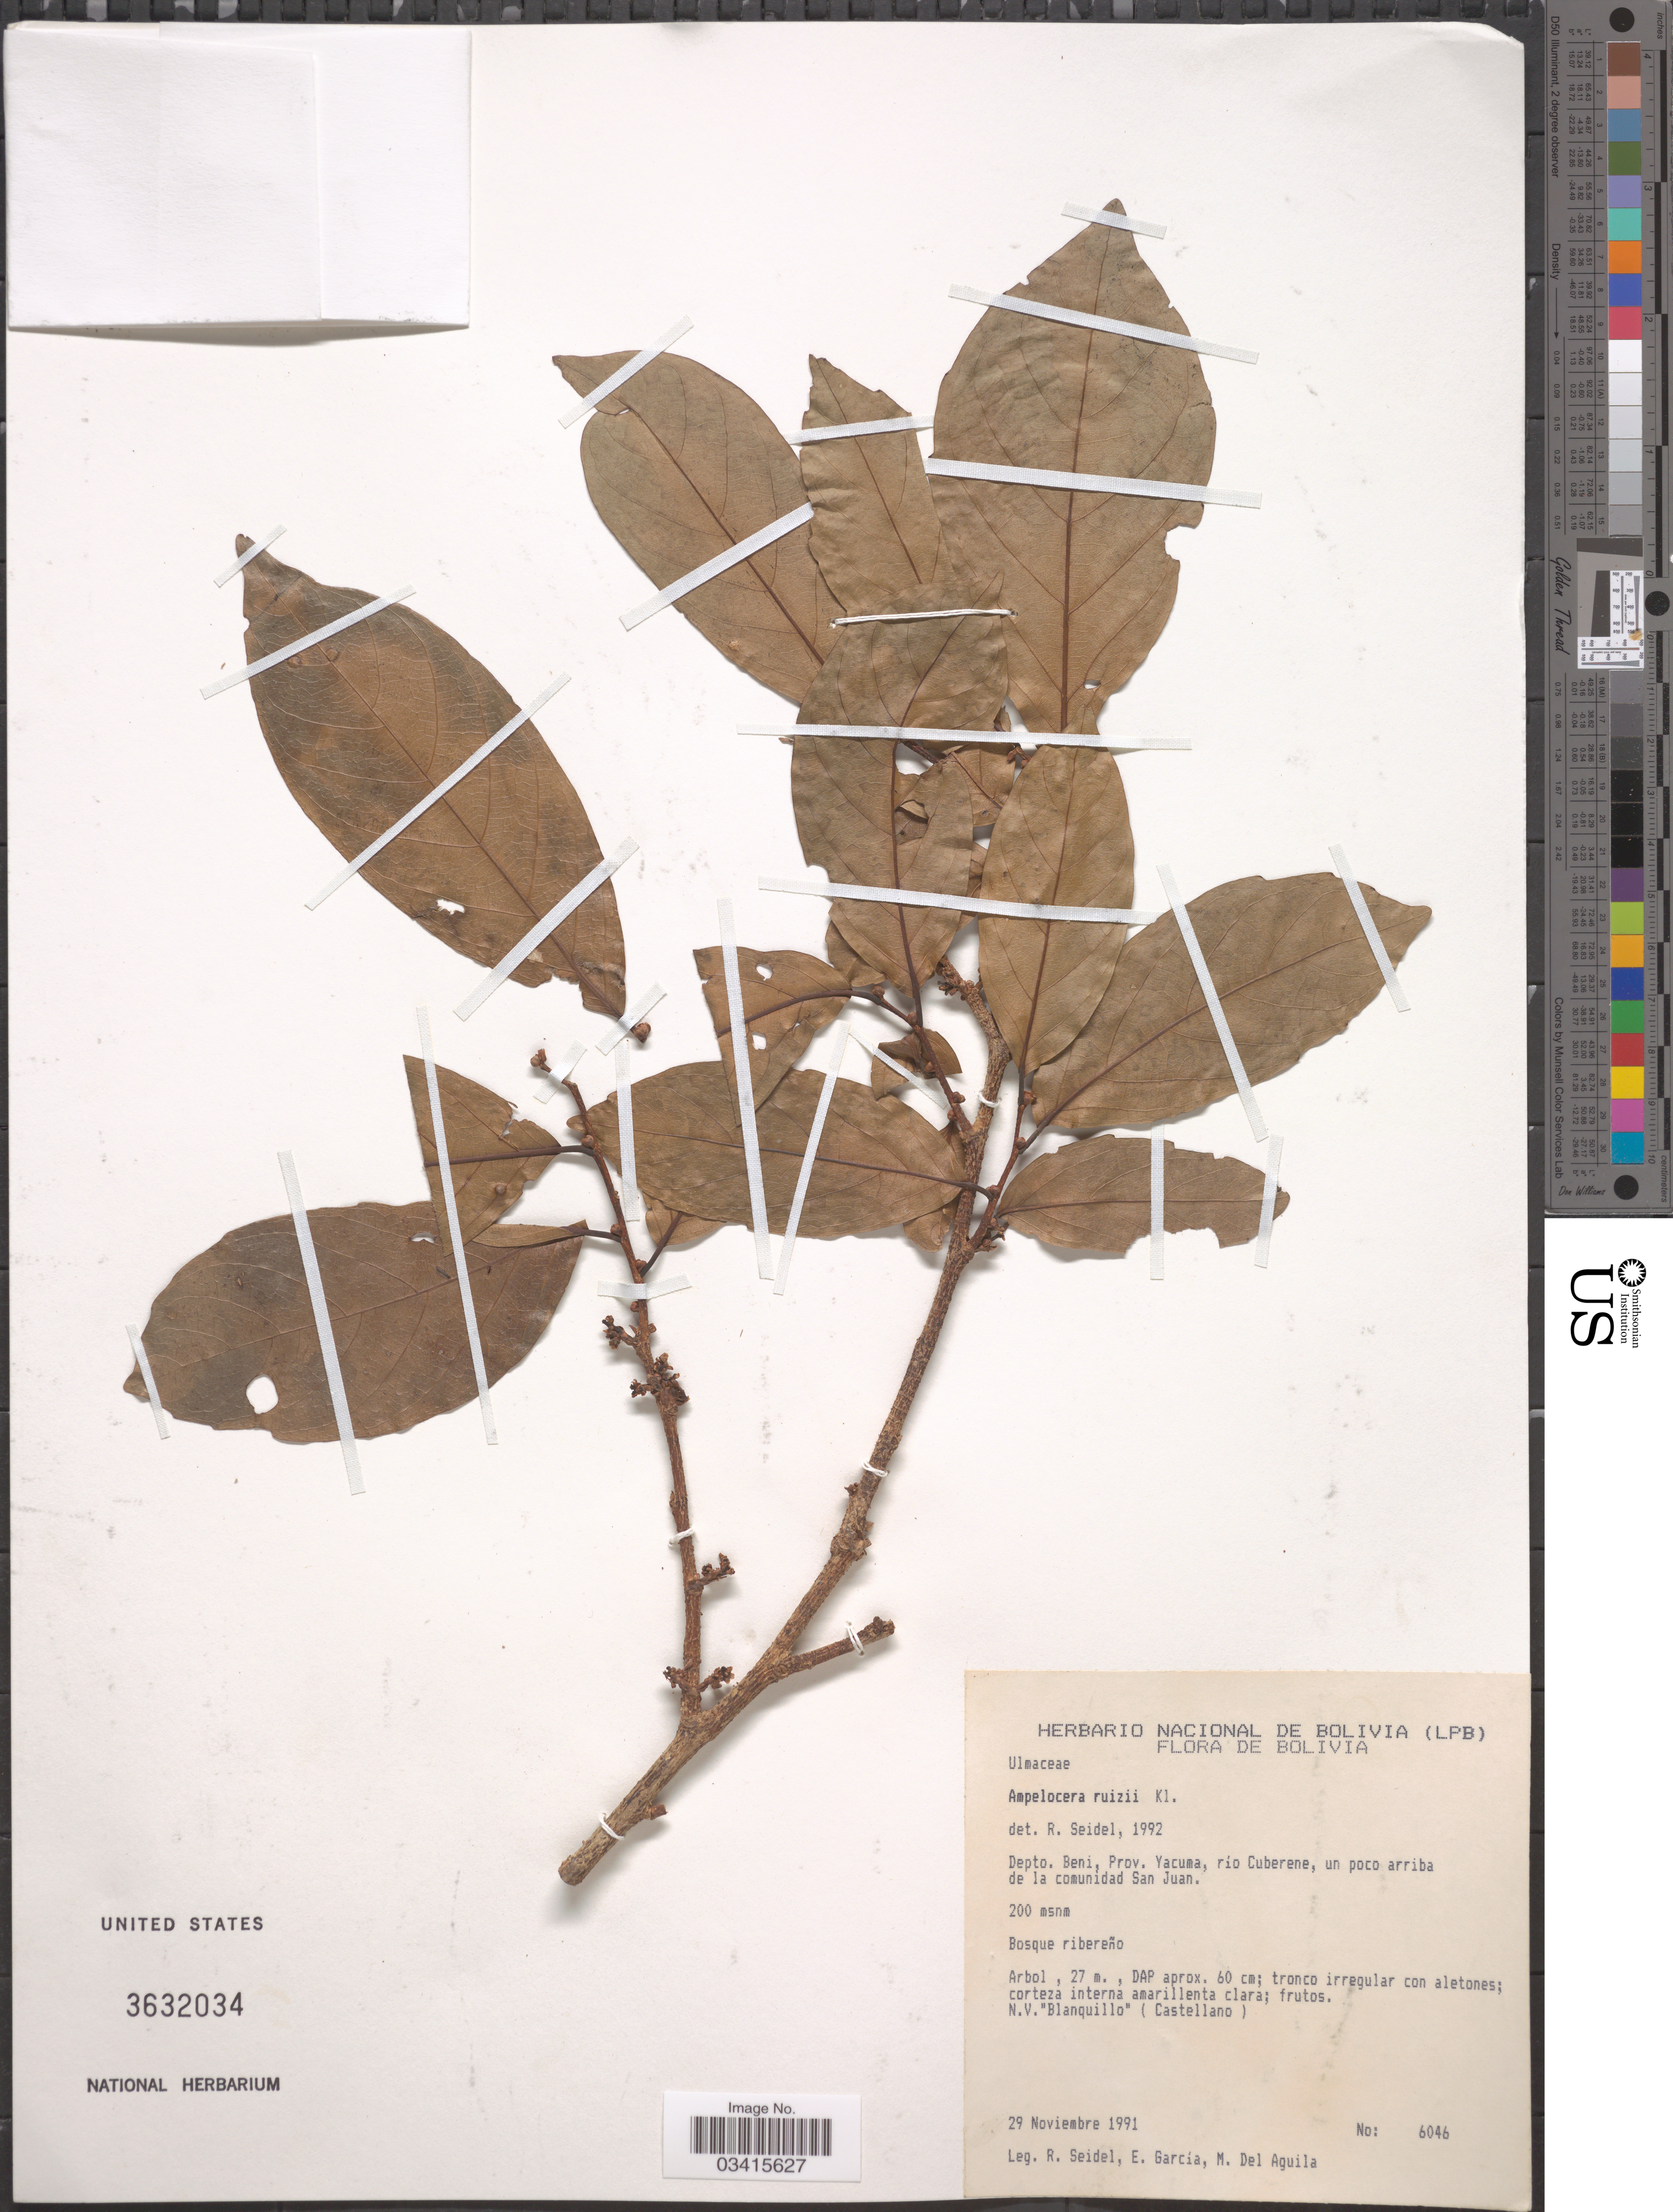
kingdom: Plantae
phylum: Tracheophyta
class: Magnoliopsida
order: Rosales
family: Cannabaceae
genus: Ampelocera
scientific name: Ampelocera ruizii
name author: Klotzsch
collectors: R. Seidel, E. García & M. Aguila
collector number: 6046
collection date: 1991-11-29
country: Bolivia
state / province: Beni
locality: Depto. Beni, Prov. Yacuma, rio Cuberene, un poco arriba de la comunidad San Juan.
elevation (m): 200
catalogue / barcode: US 3632034